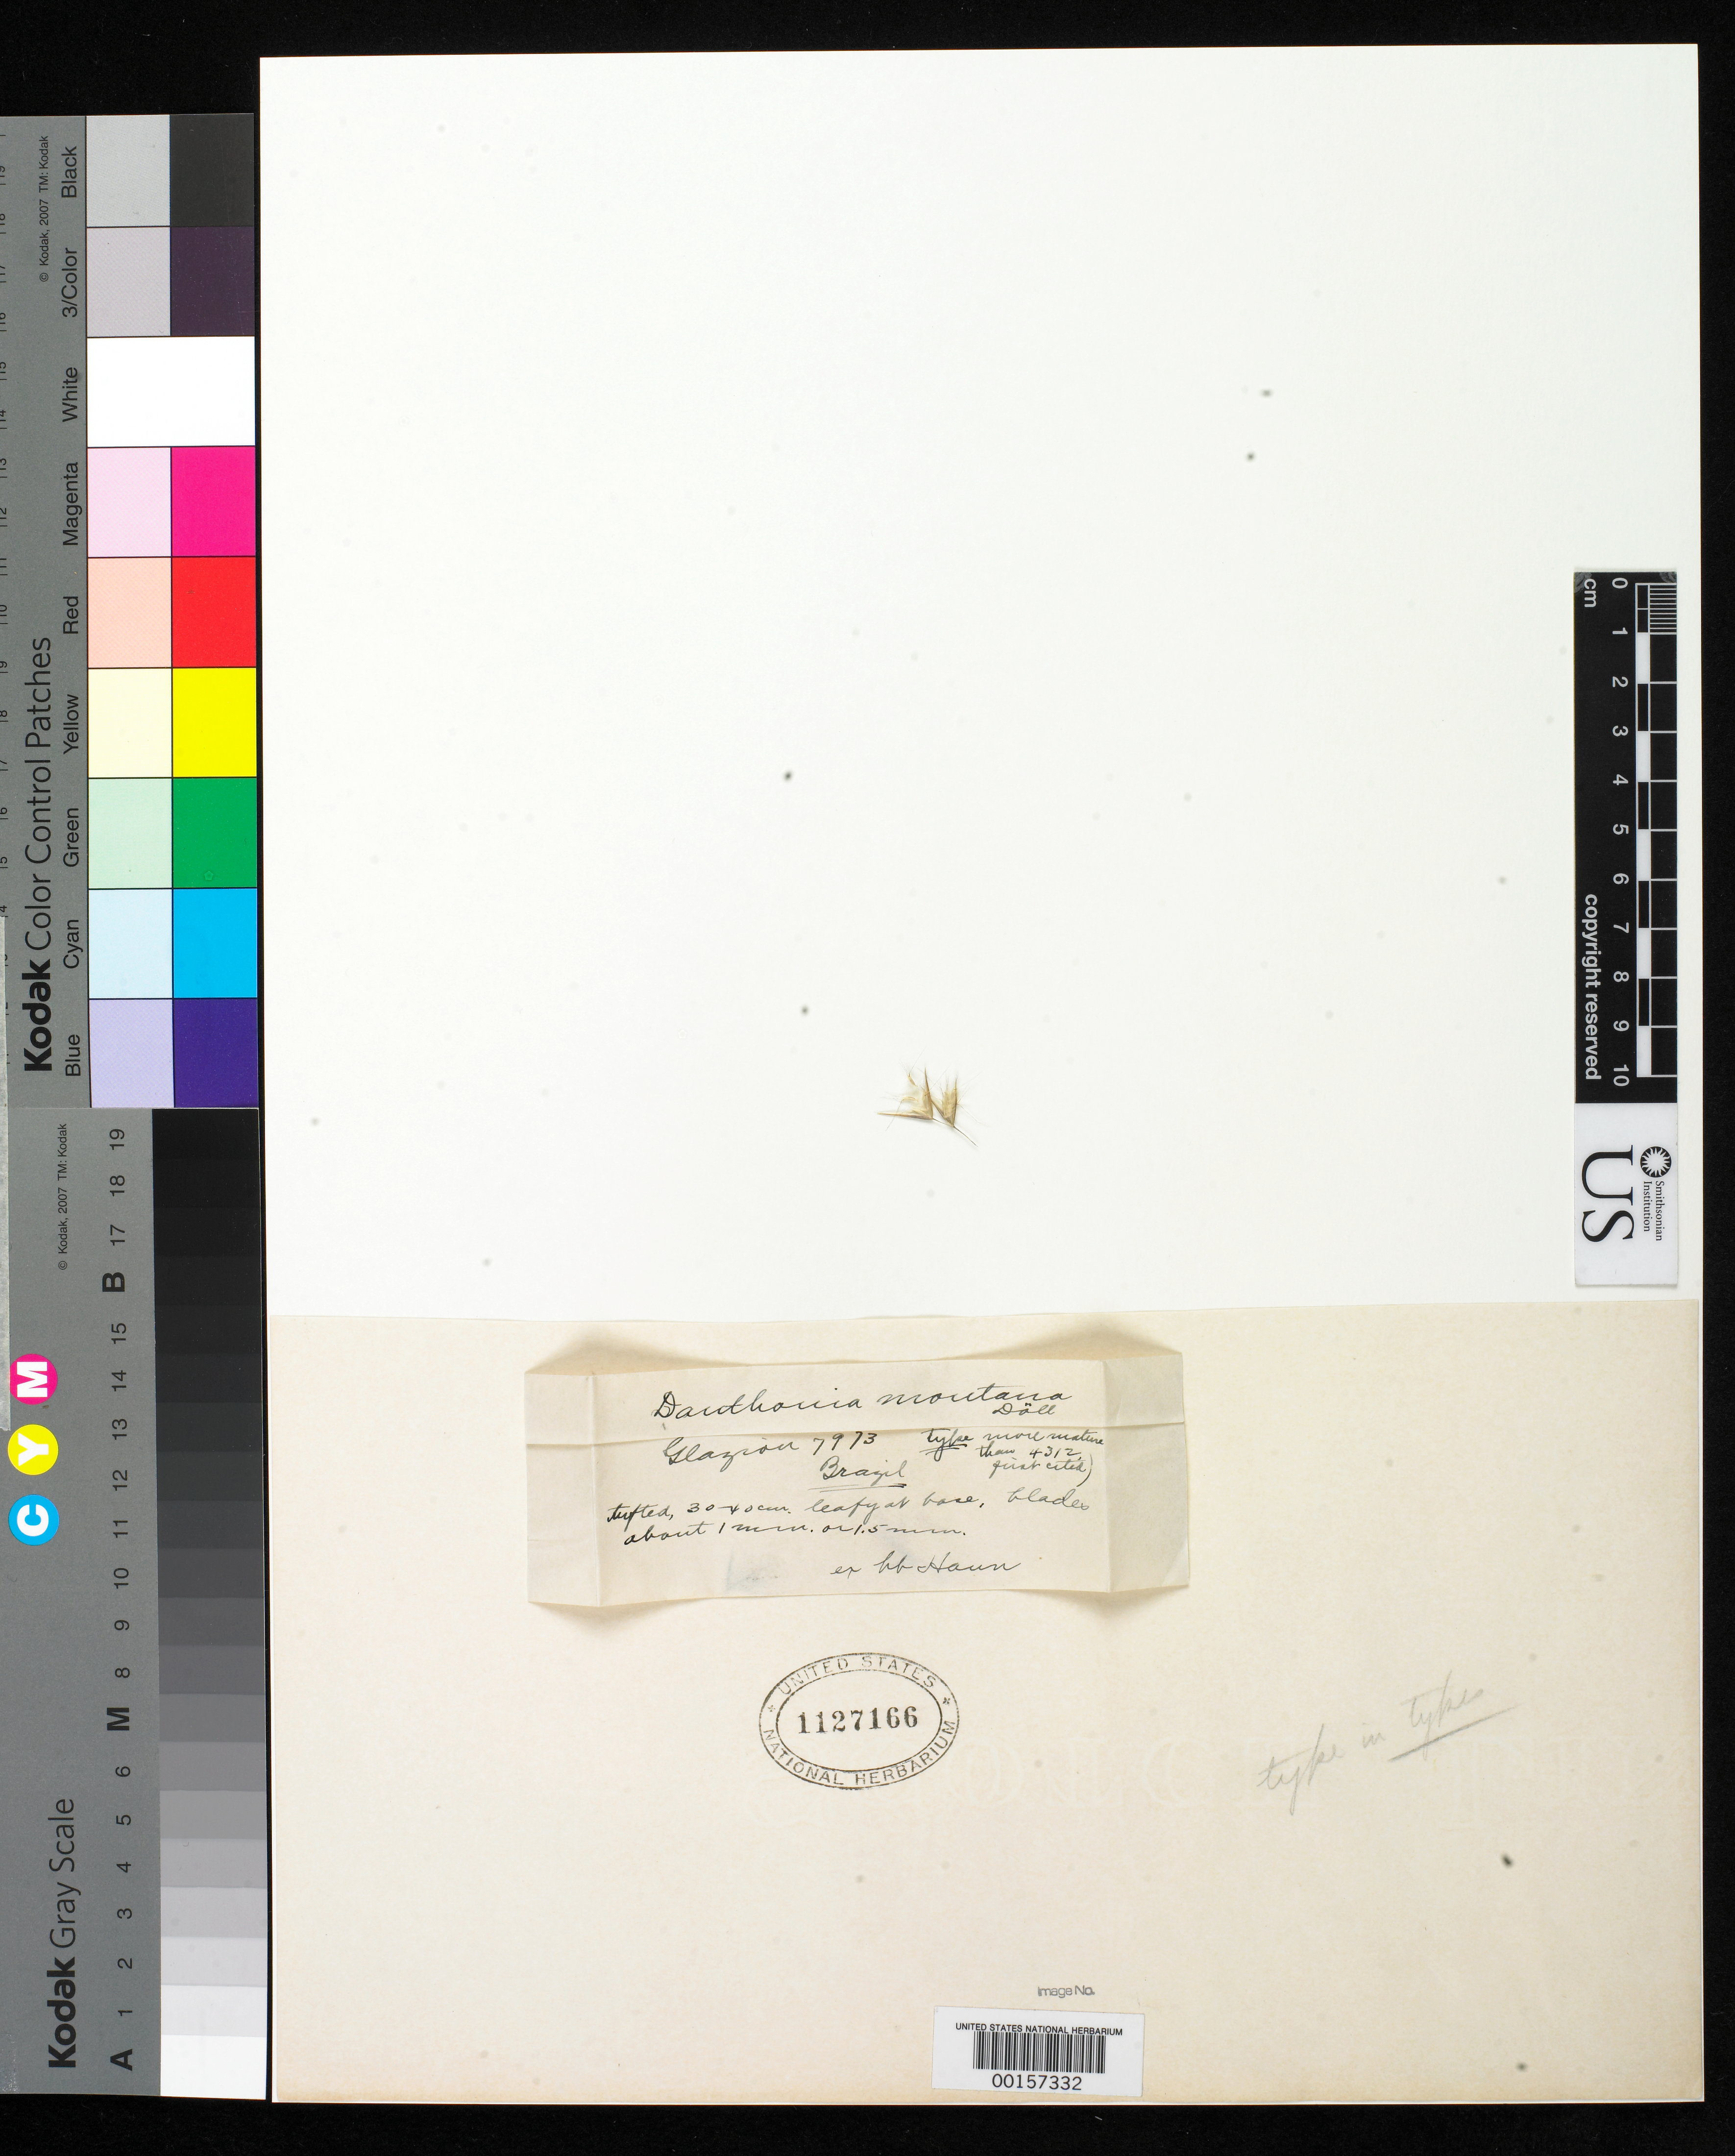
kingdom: Plantae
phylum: Tracheophyta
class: Liliopsida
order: Poales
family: Poaceae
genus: Danthonia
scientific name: Danthonia montana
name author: Döll in Mart.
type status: Type Fragment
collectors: A. F. M. Glaziou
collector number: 7973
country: Brazil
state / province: Rio de Janeiro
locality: Ad frade in Serra dos Orgaos.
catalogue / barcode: US 1127166